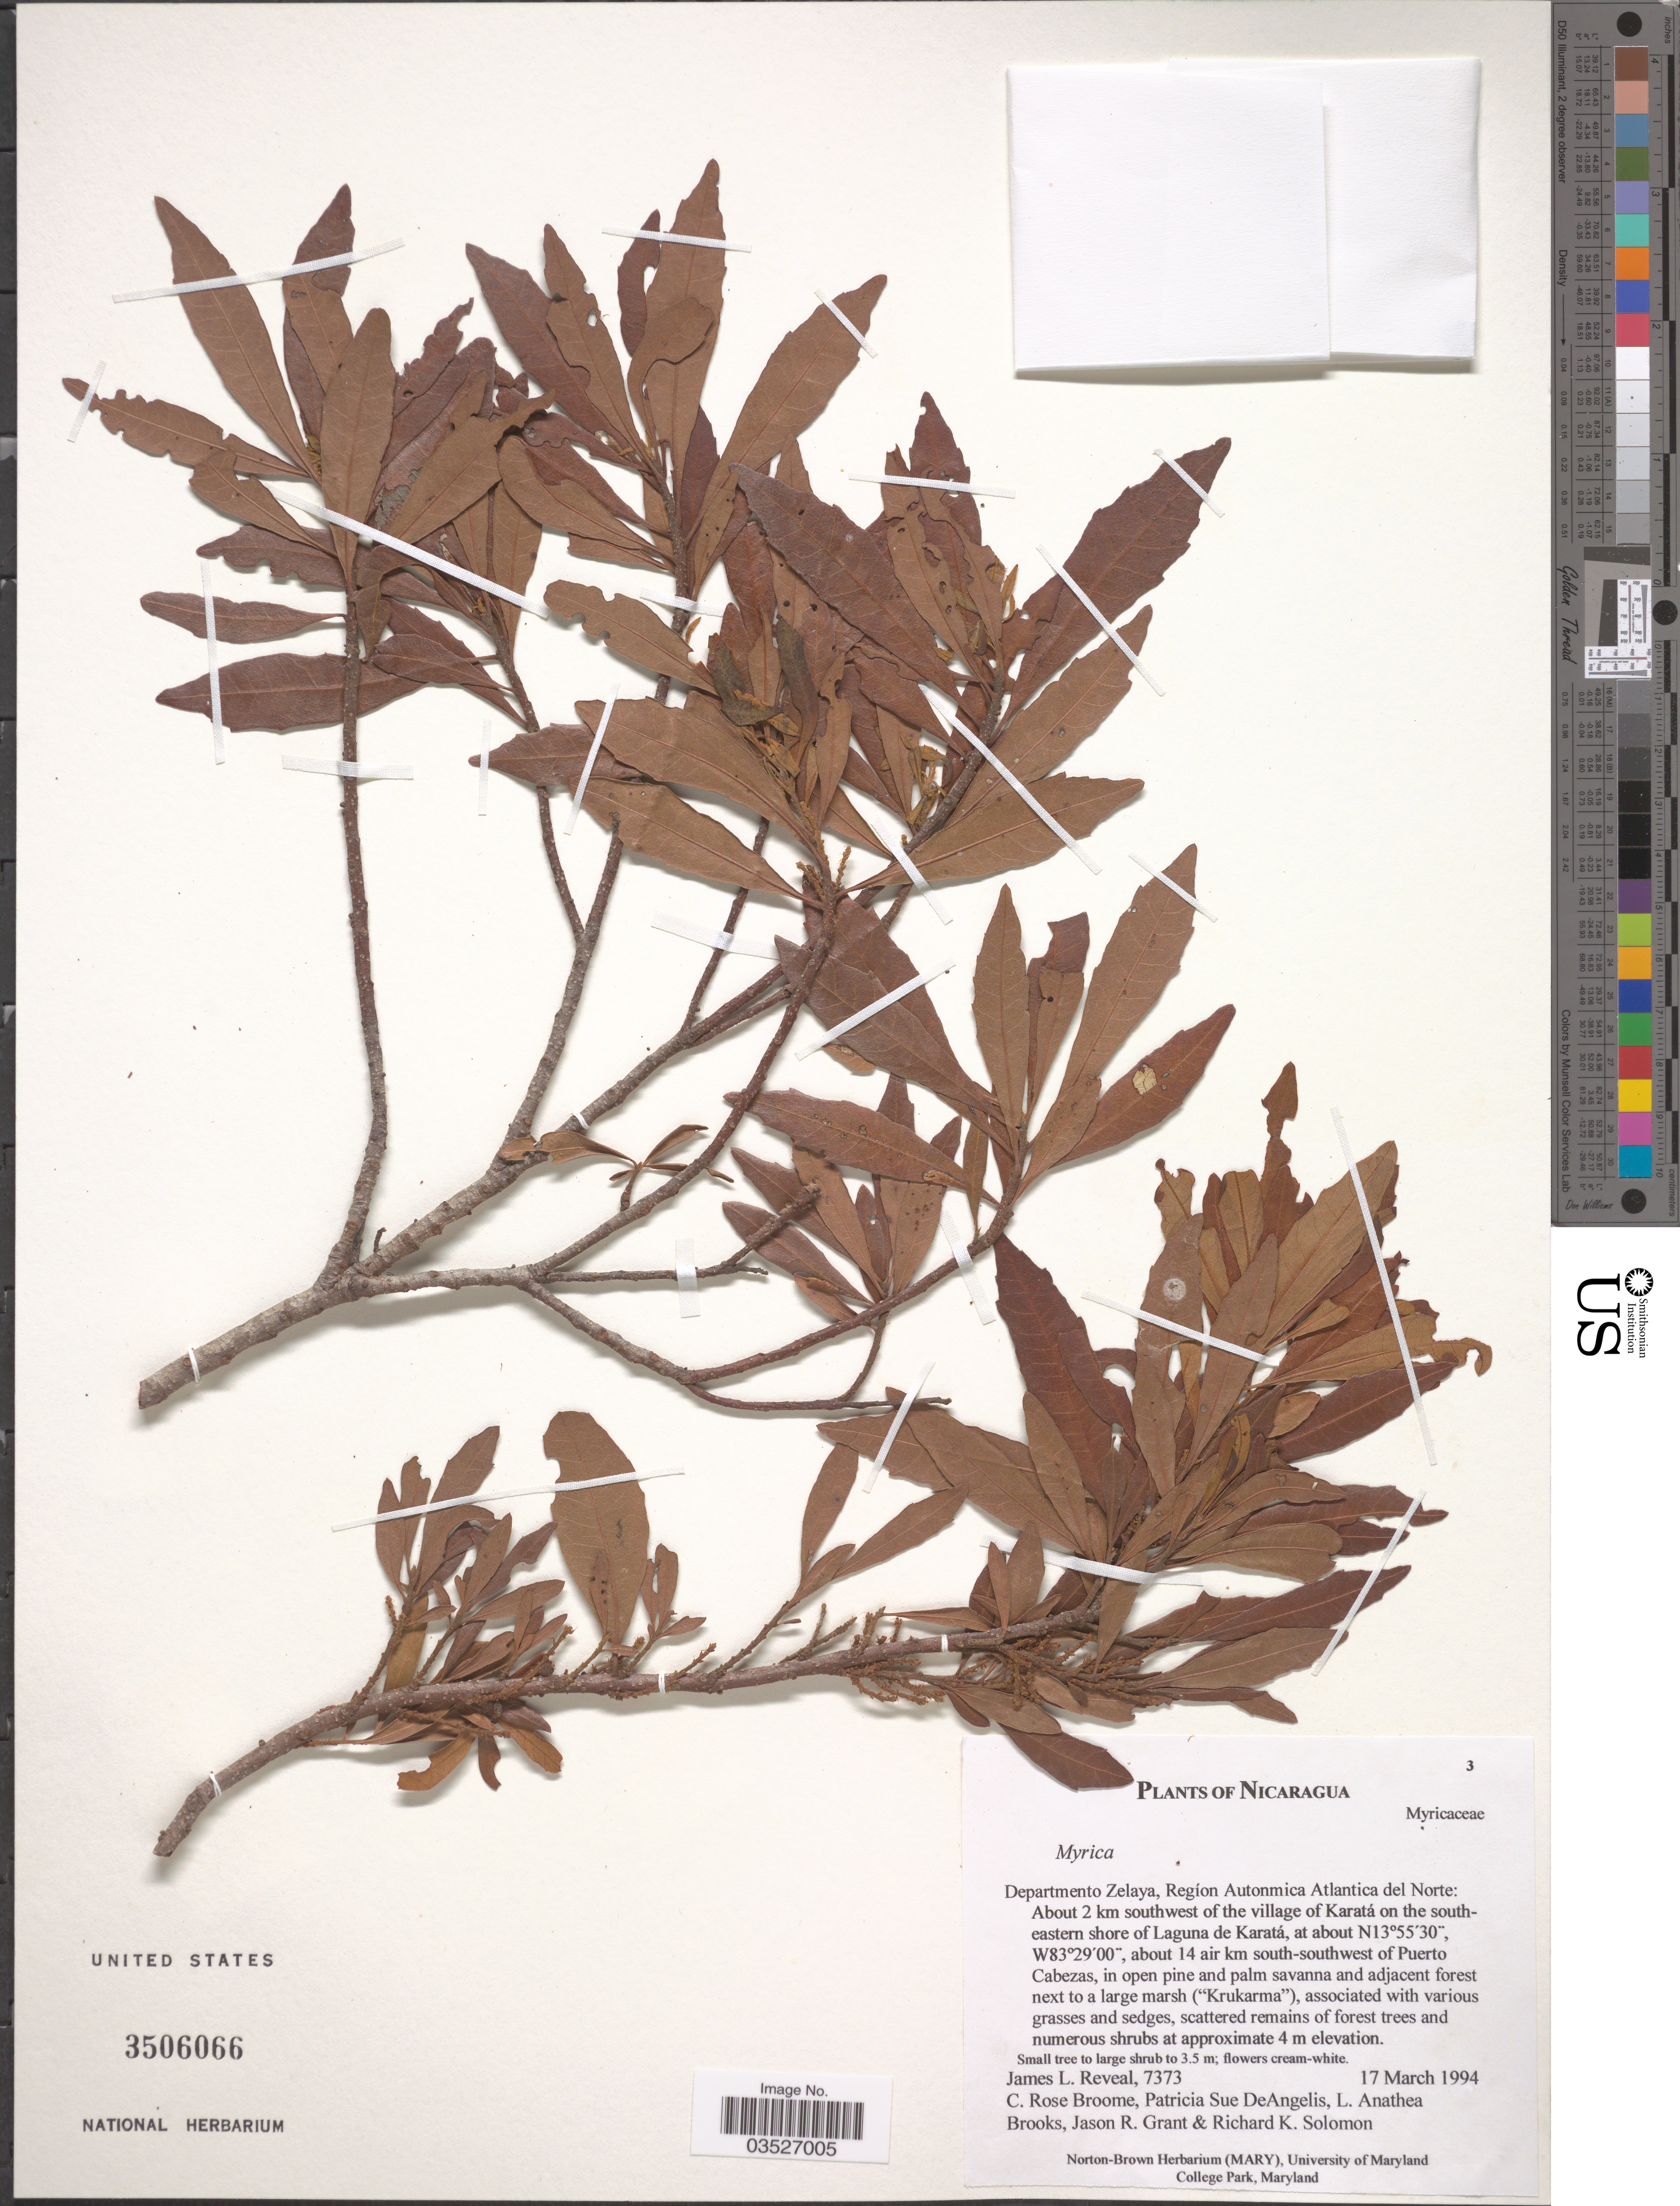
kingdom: Plantae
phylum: Tracheophyta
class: Magnoliopsida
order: Fagales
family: Myricaceae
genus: Morella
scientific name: Morella cerifera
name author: (L.) Small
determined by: Strong, M. T., (US), Smithsonian Institution - National Museum of Natural History (UNITED STATES)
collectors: J. L. Reveal, C. R. Broome, P. DeAngelis, L. Brooks & et al.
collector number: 7373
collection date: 1994-03-17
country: Nicaragua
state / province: Atlántico Norte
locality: Departamento Zelaya, Regíon Autonmica Atlantica del Norte: About 2 km southwest of the village of Karatá on the south-eastern shore of Laguna de Karatá, about 14 air km south-southwest of Puerto Cabezas.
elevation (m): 4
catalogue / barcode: US 3506066